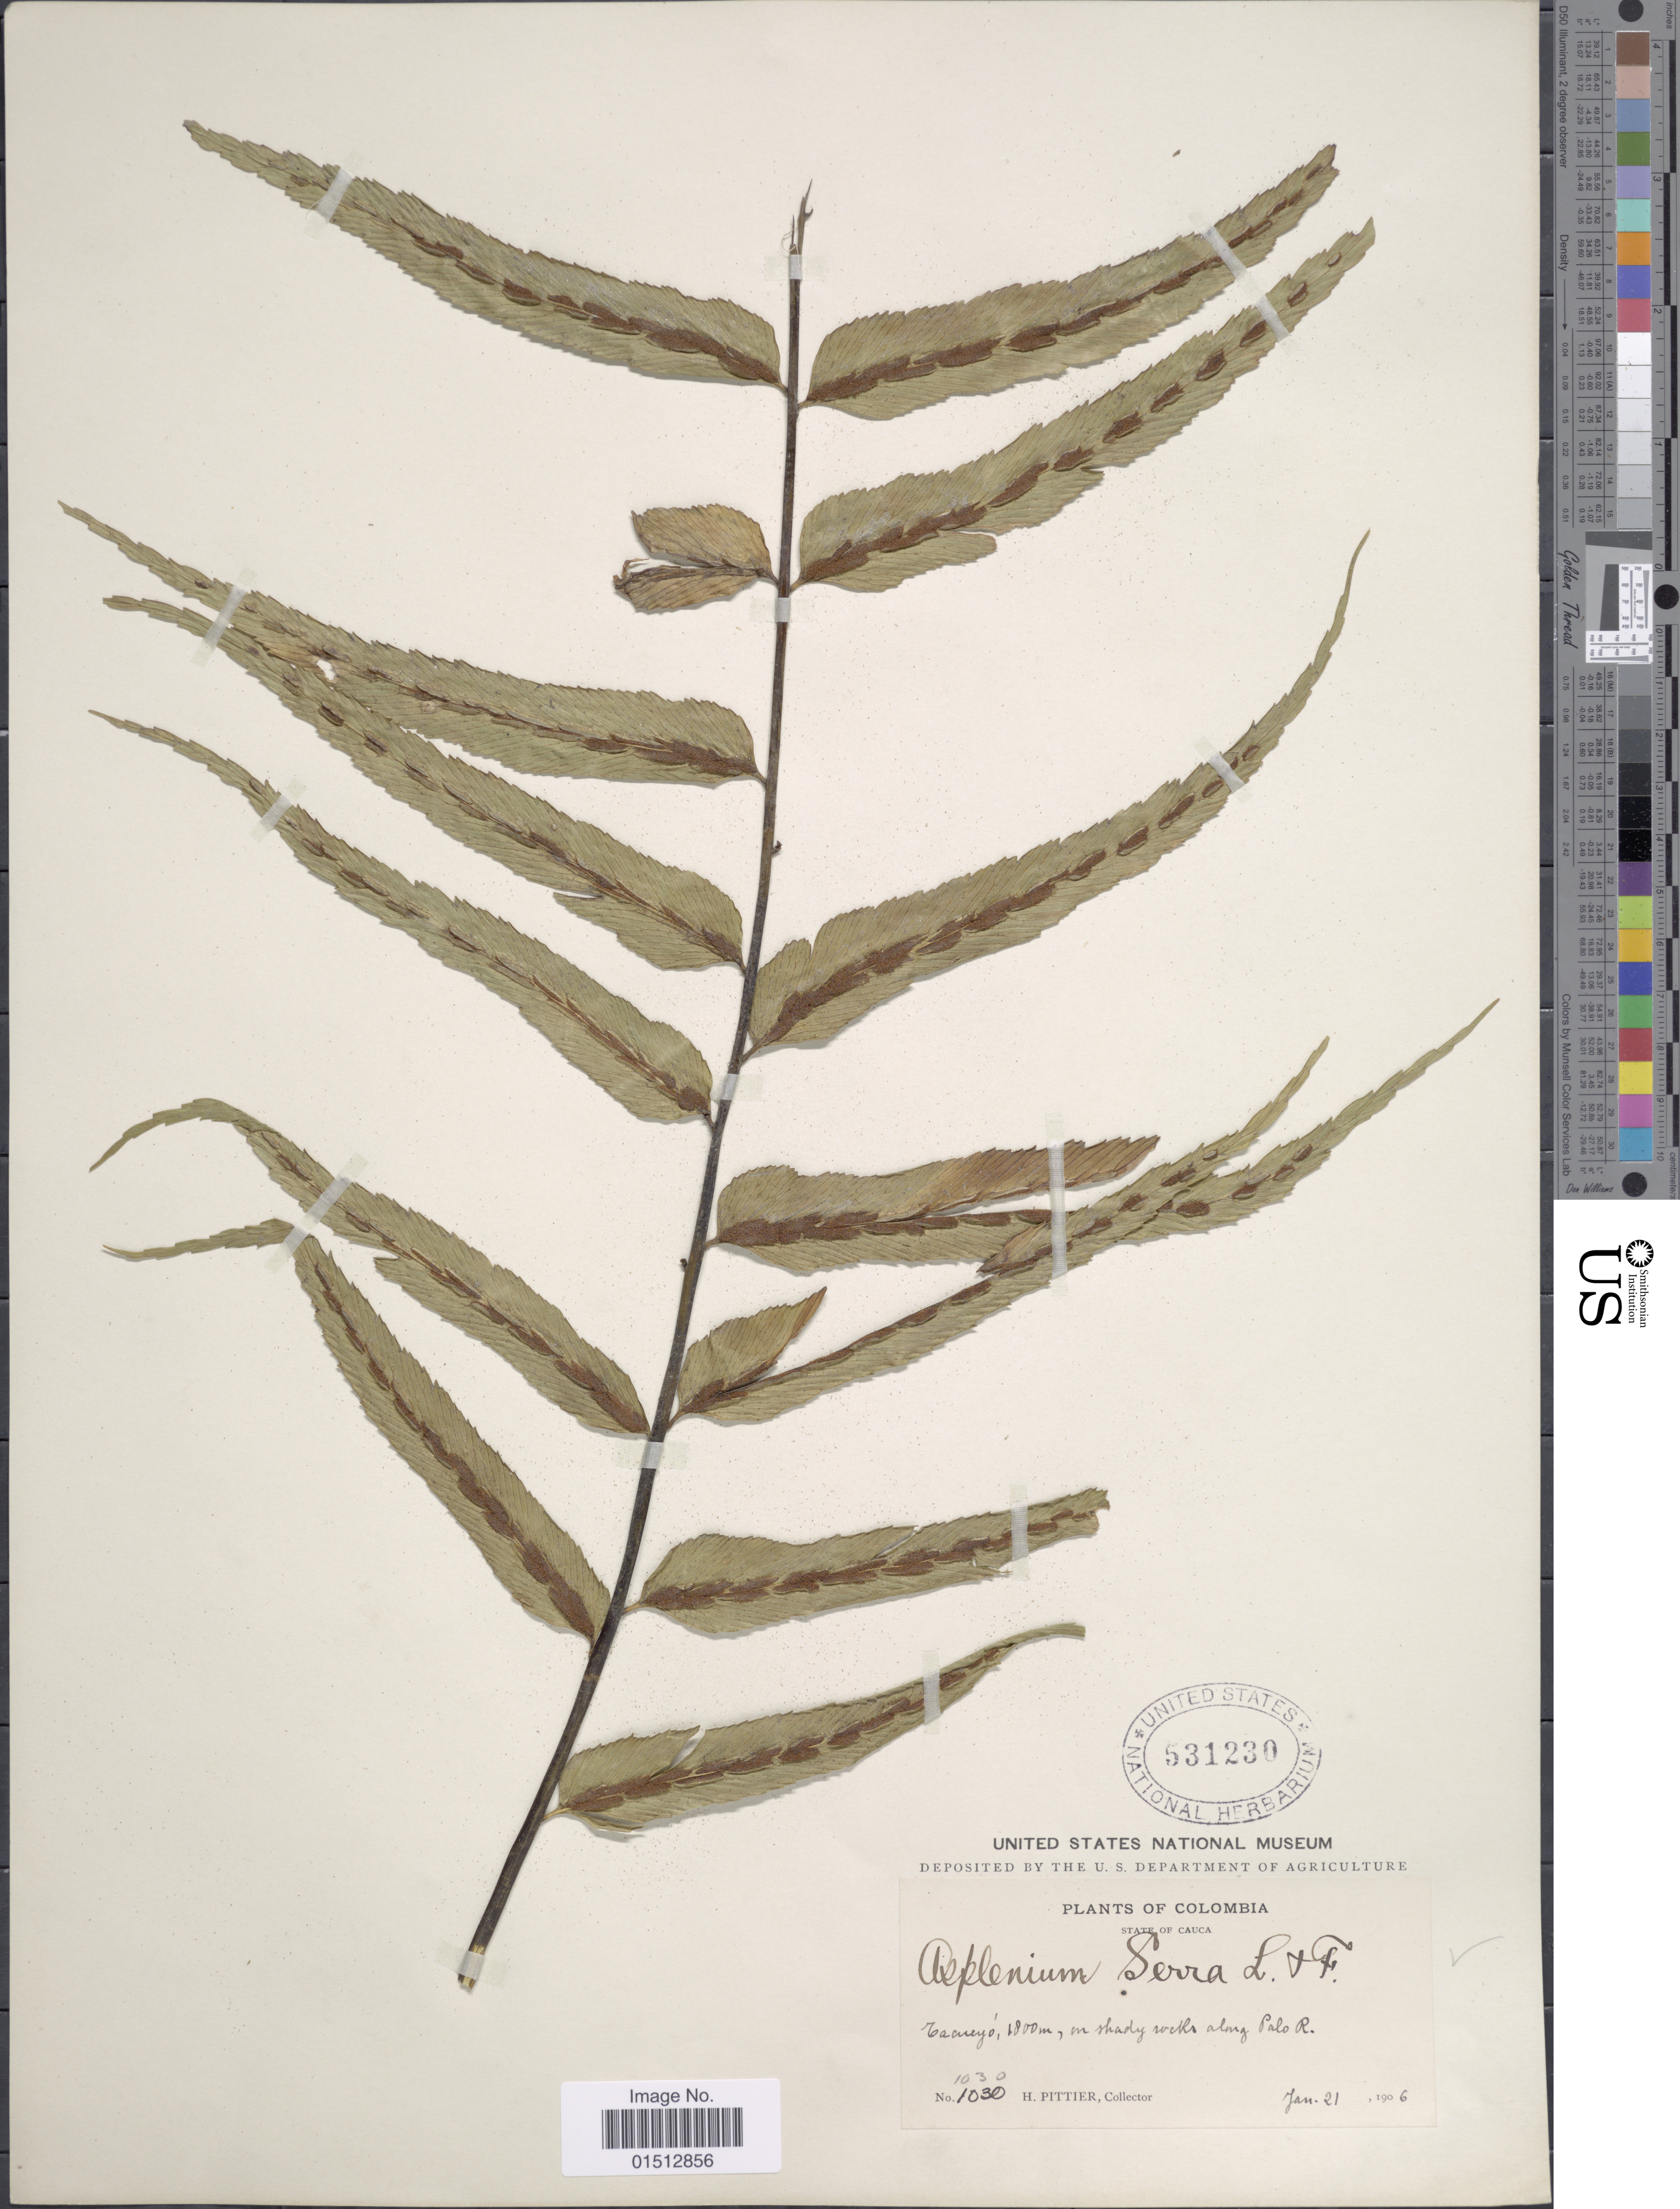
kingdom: Plantae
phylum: Tracheophyta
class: Polypodiopsida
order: Polypodiales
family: Aspleniaceae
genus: Asplenium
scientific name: Asplenium serra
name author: Langsd. & Fisch.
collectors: H. F. Pittier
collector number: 1030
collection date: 1906-01-21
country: Colombia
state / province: Cauca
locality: Tacueyó, on shady rocks along Palo R.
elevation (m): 1800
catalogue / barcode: US 531230